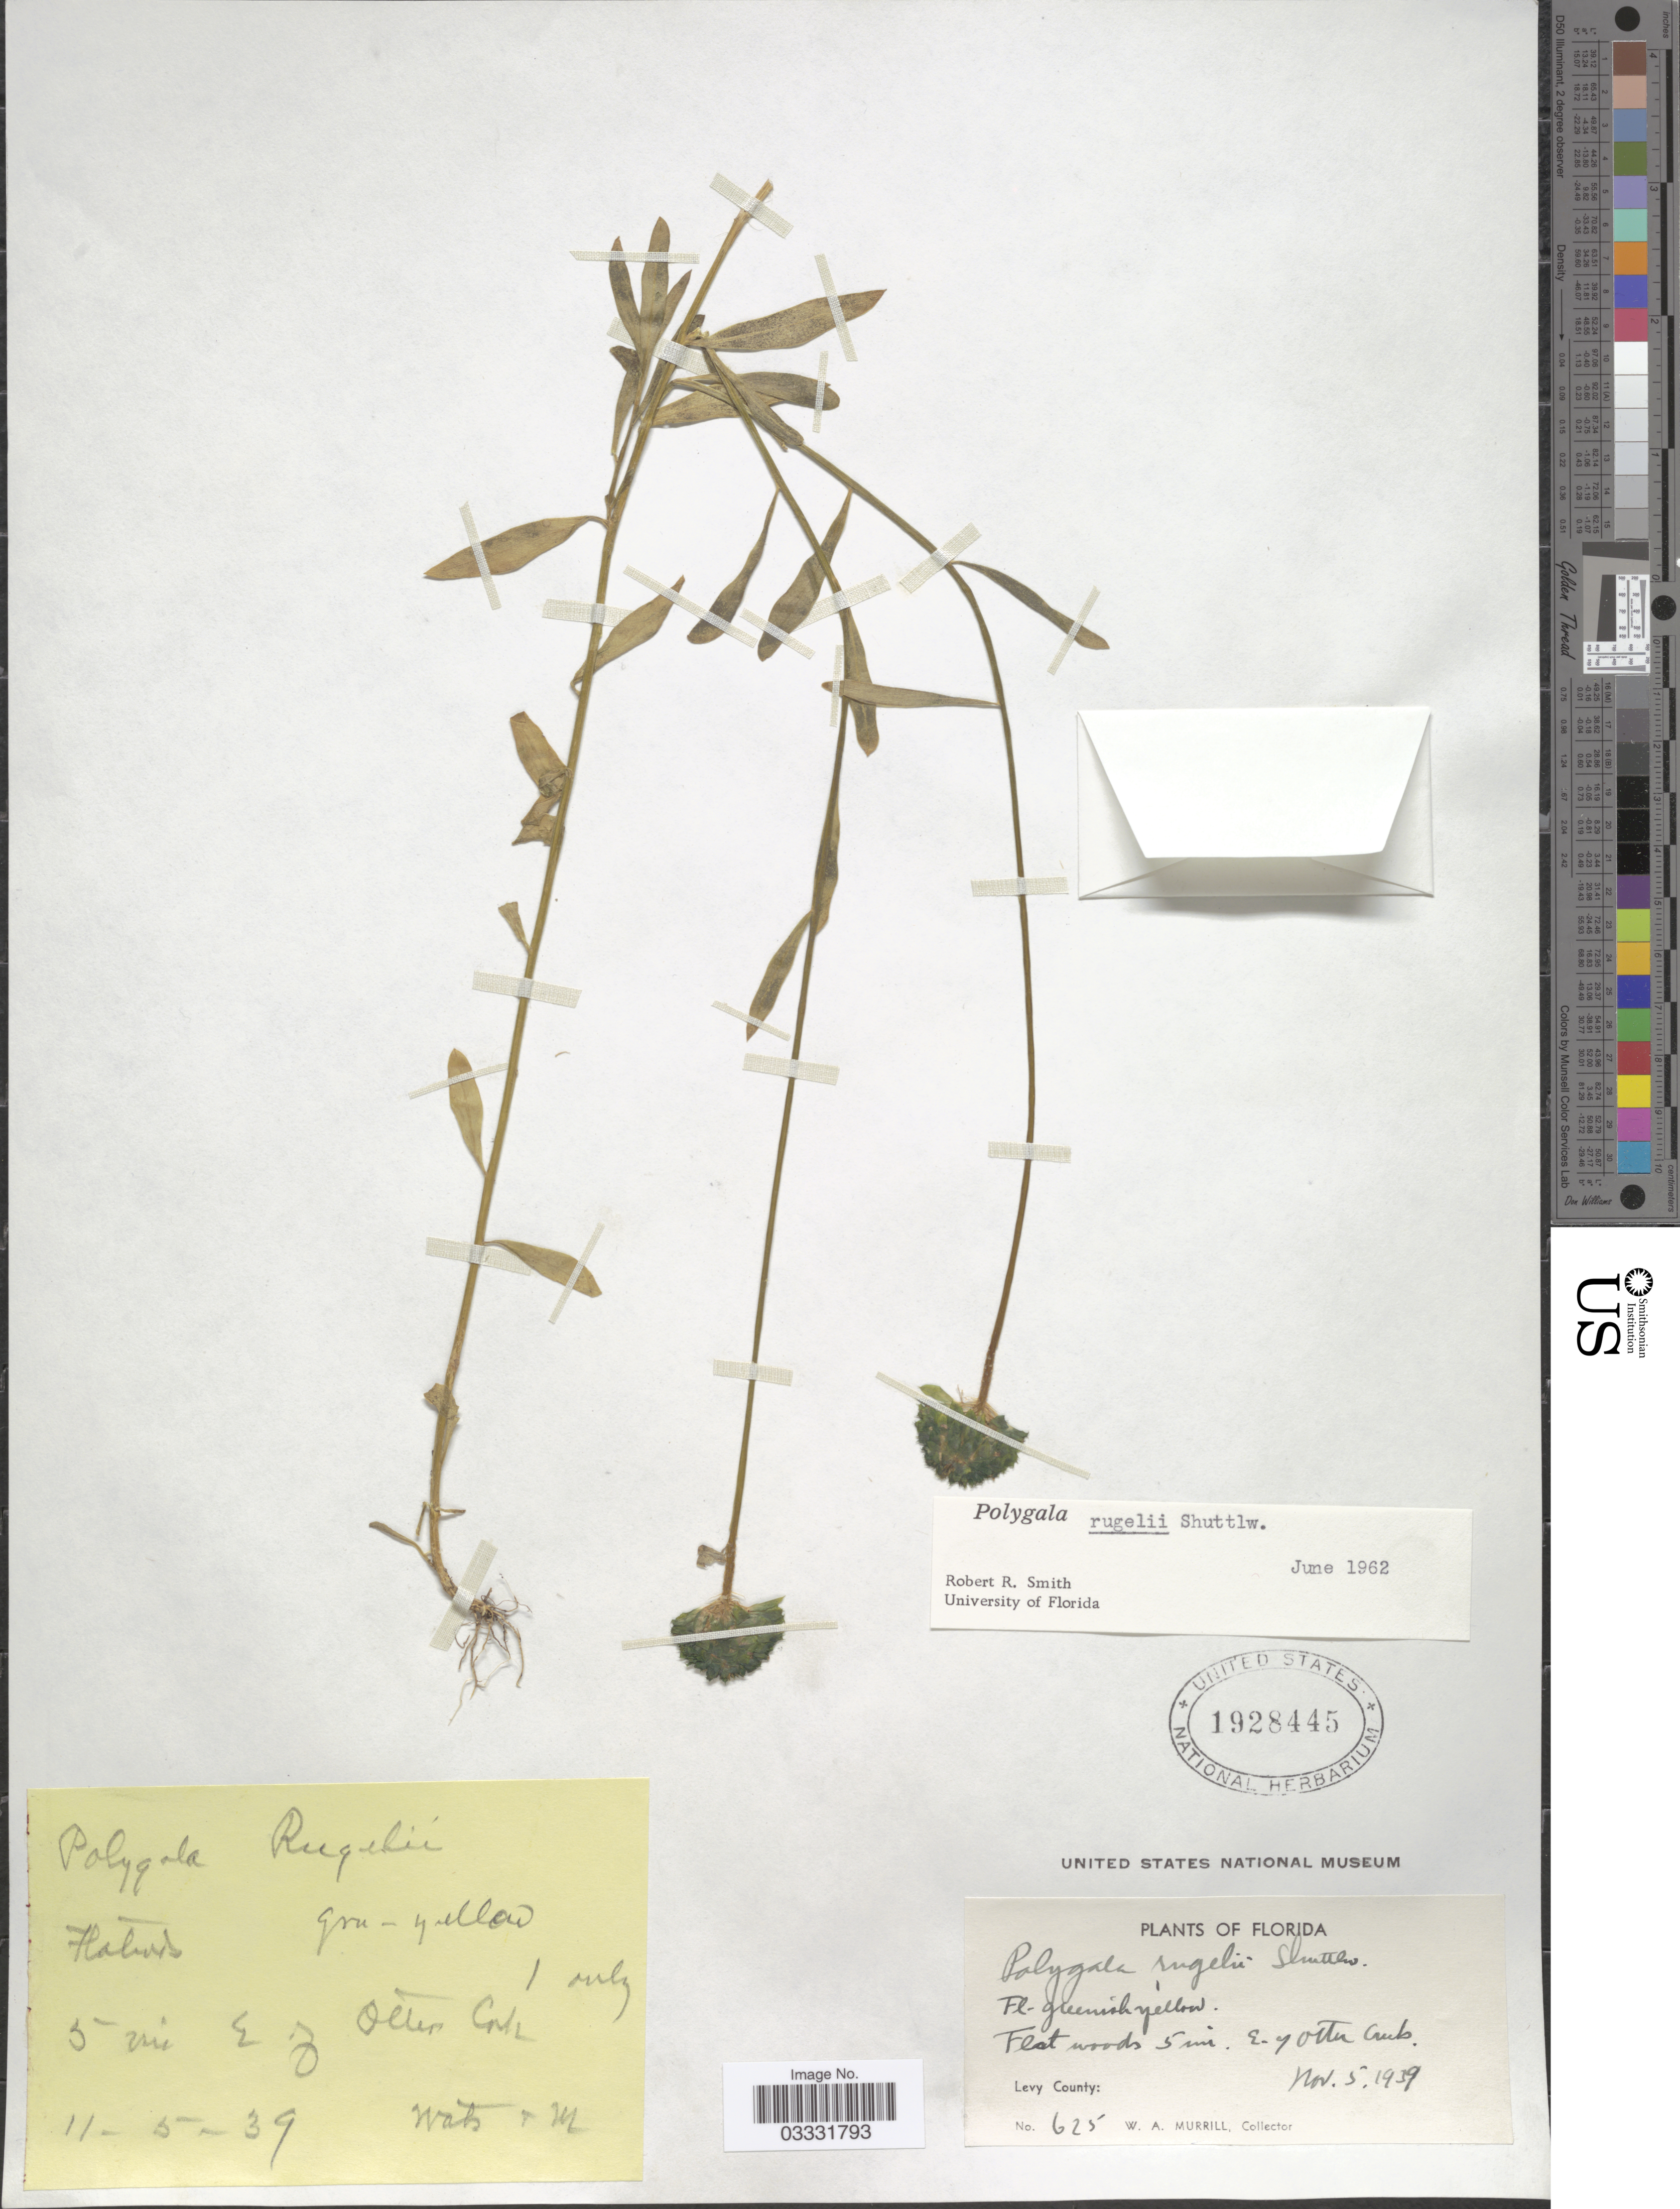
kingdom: Plantae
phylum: Tracheophyta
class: Magnoliopsida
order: Fabales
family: Polygalaceae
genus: Polygala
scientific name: Polygala rugelii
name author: Shuttlew. ex Chapm.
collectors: W. A. Murrill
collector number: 625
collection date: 1939-11-05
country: United States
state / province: Florida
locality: Flat woods 5 mi. E. of Otter creek. Levy County.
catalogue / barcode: US 1928445